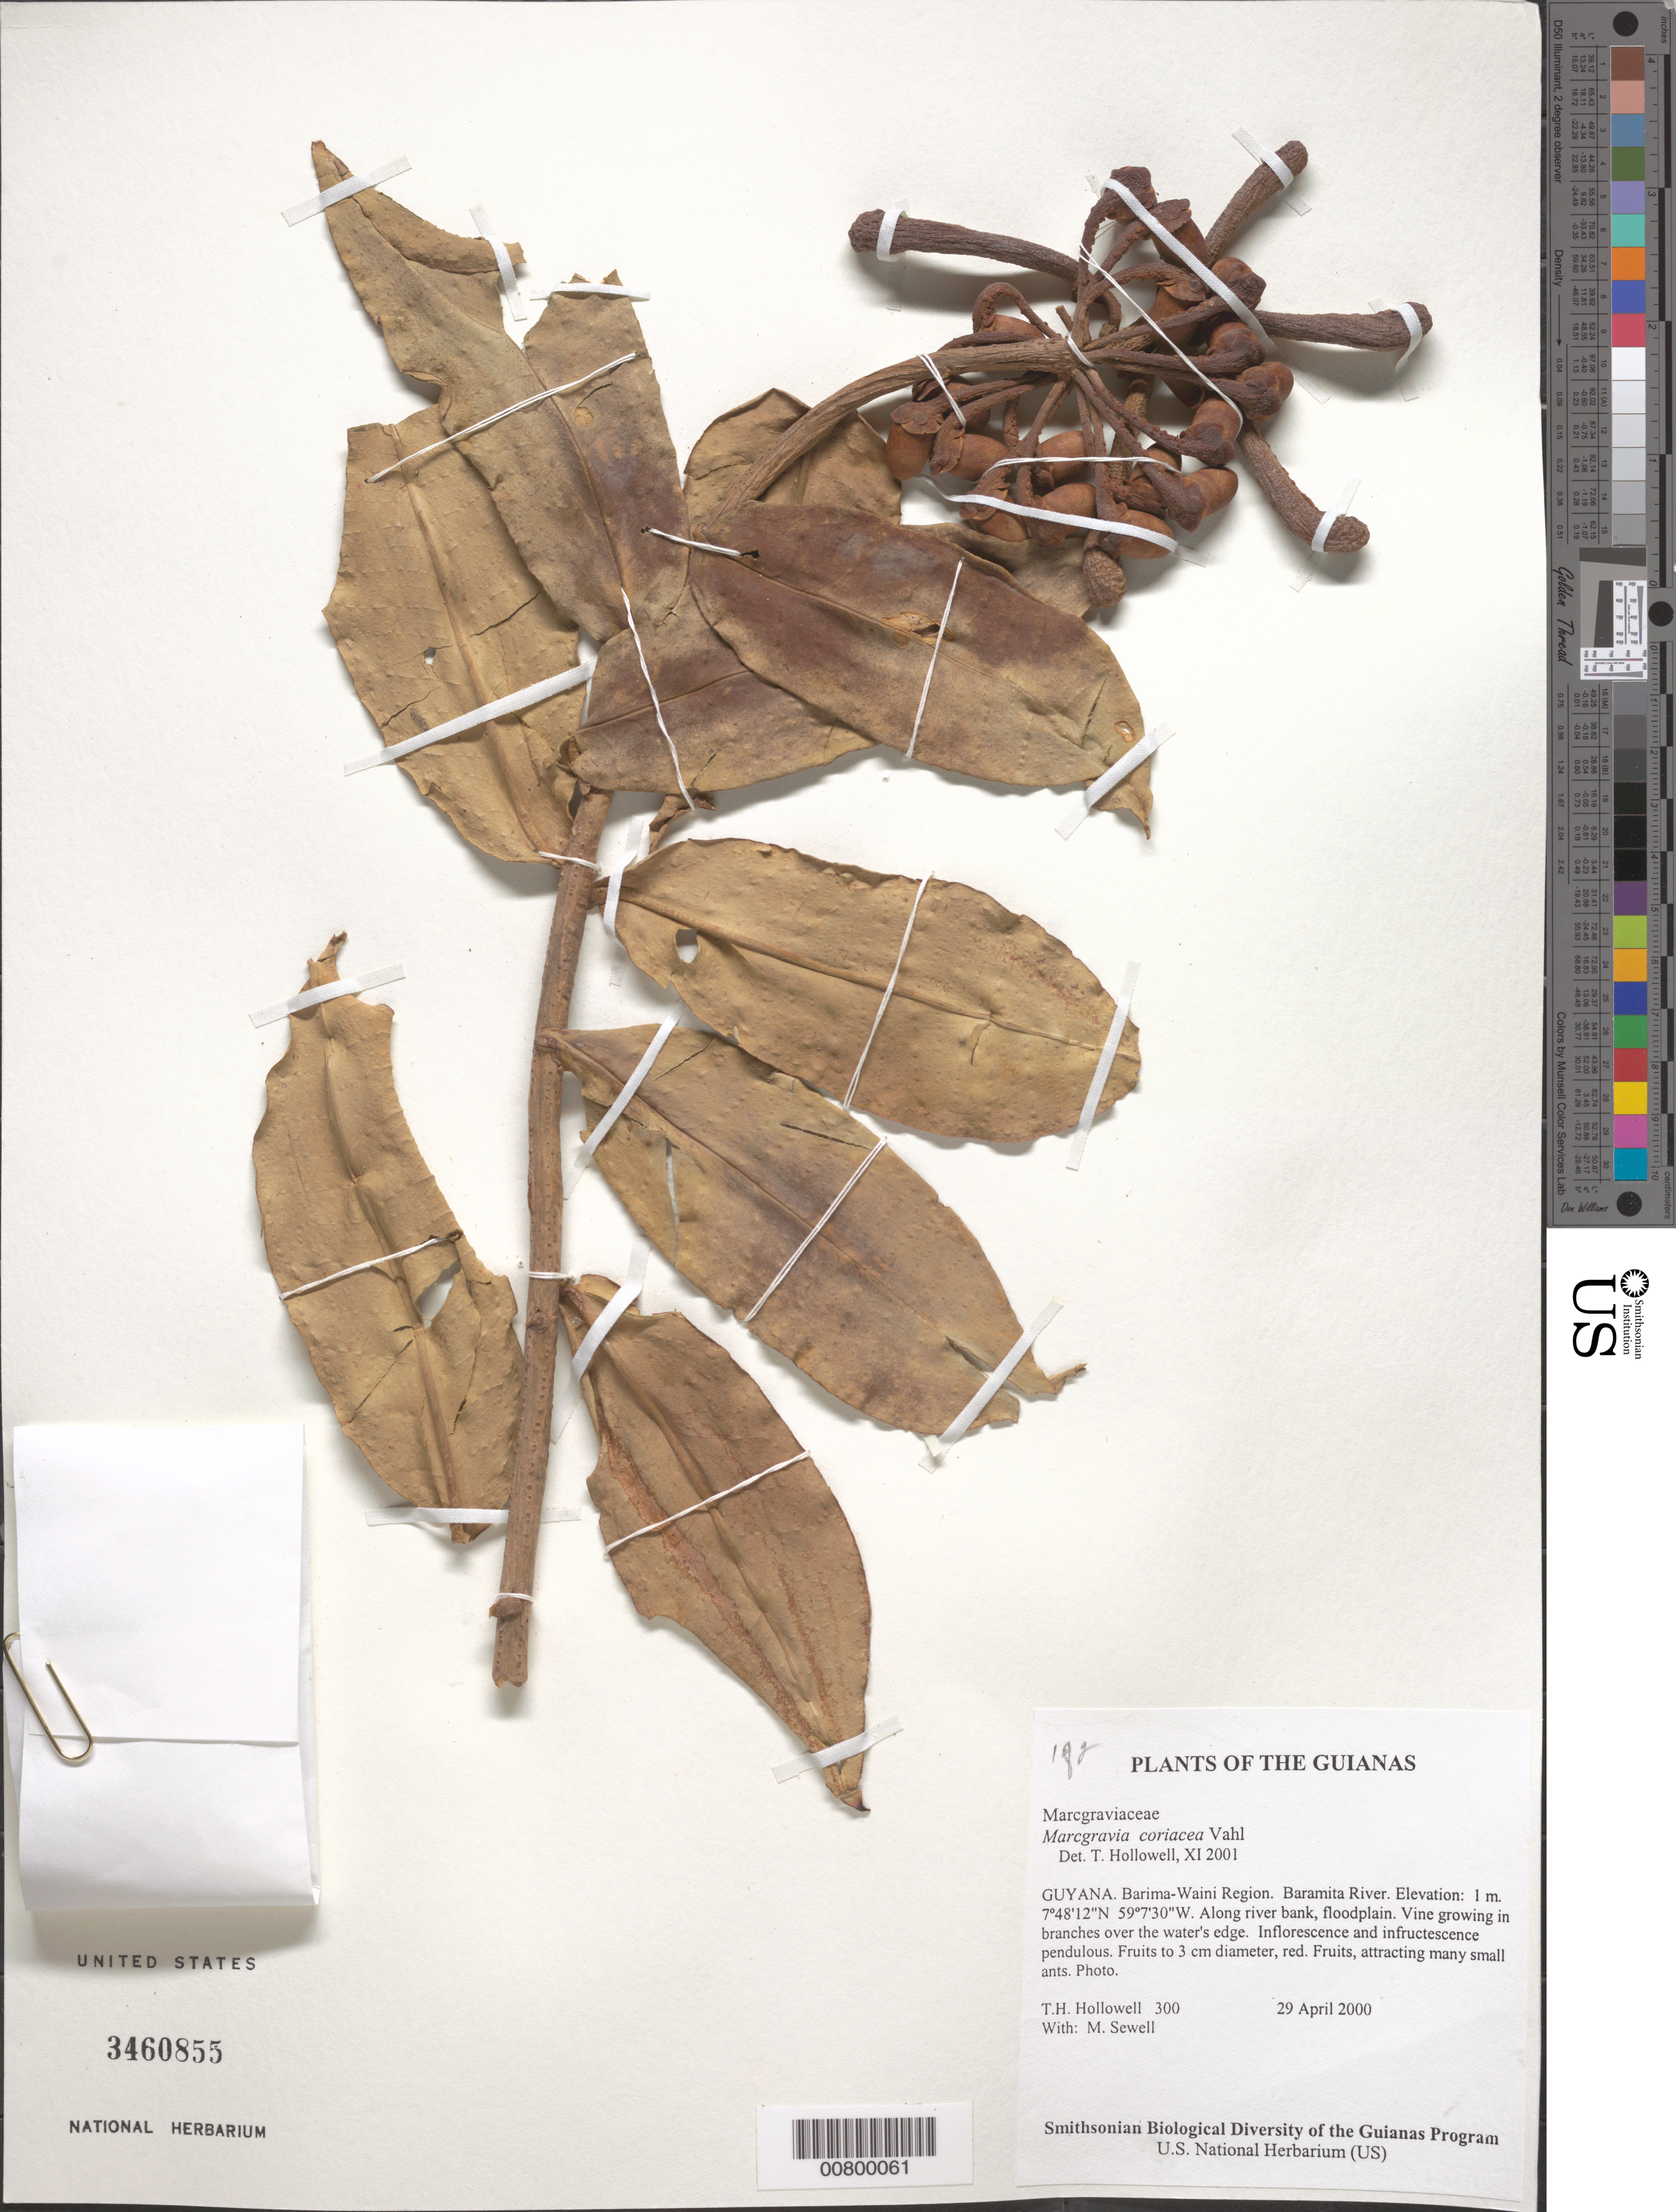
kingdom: Plantae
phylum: Tracheophyta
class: Magnoliopsida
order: Ericales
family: Marcgraviaceae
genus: Marcgravia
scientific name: Marcgravia coriacea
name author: Vahl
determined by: Hollowell, T. H., (BOT), Smithsonian Institution - National Museum of Natural History (UNITED STATES)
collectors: T. Hollowell & M. Sewell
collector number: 300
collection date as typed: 29 April 2000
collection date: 2000-04-29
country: Guyana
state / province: Barima-Waini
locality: Baramita River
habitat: Along river bank, floodplain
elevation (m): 1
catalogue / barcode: US 3460855